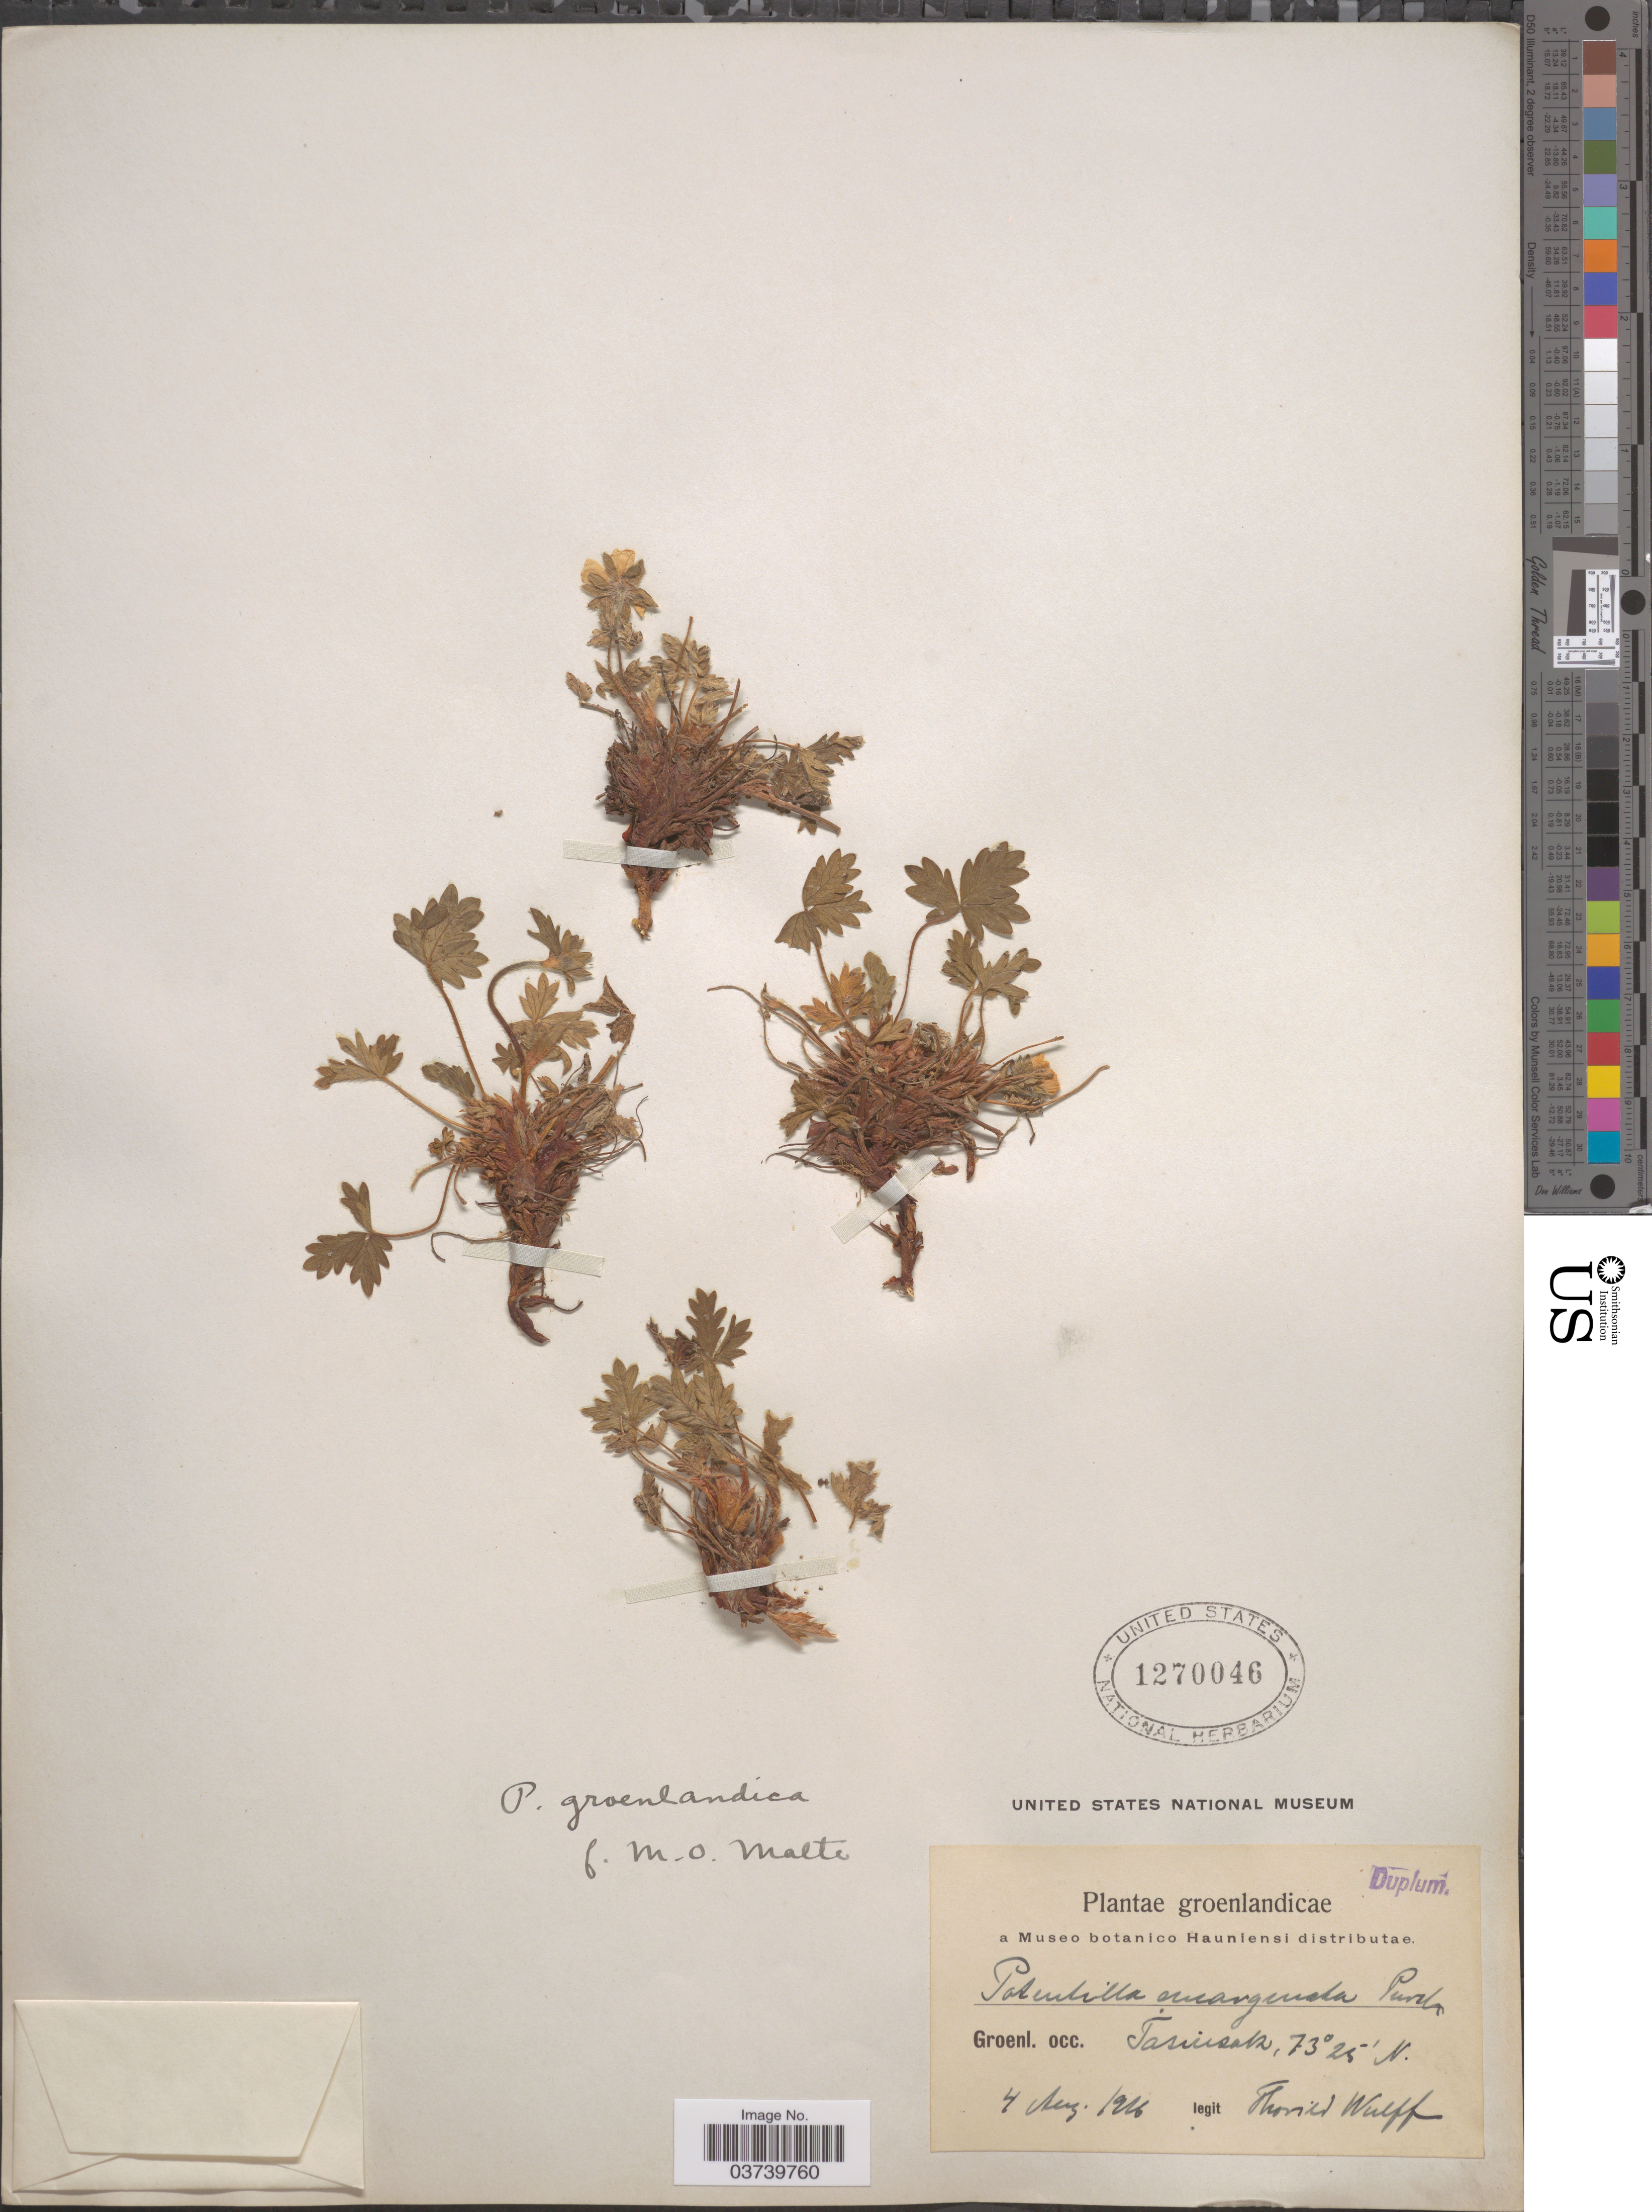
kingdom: Plantae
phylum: Tracheophyta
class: Magnoliopsida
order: Rosales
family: Rosaceae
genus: Potentilla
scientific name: Potentilla groenlandica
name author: R. Br.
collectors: T. Wulff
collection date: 1916-08-04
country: Greenland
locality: Groenl. occ. Tasinsak.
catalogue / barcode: US 1270046